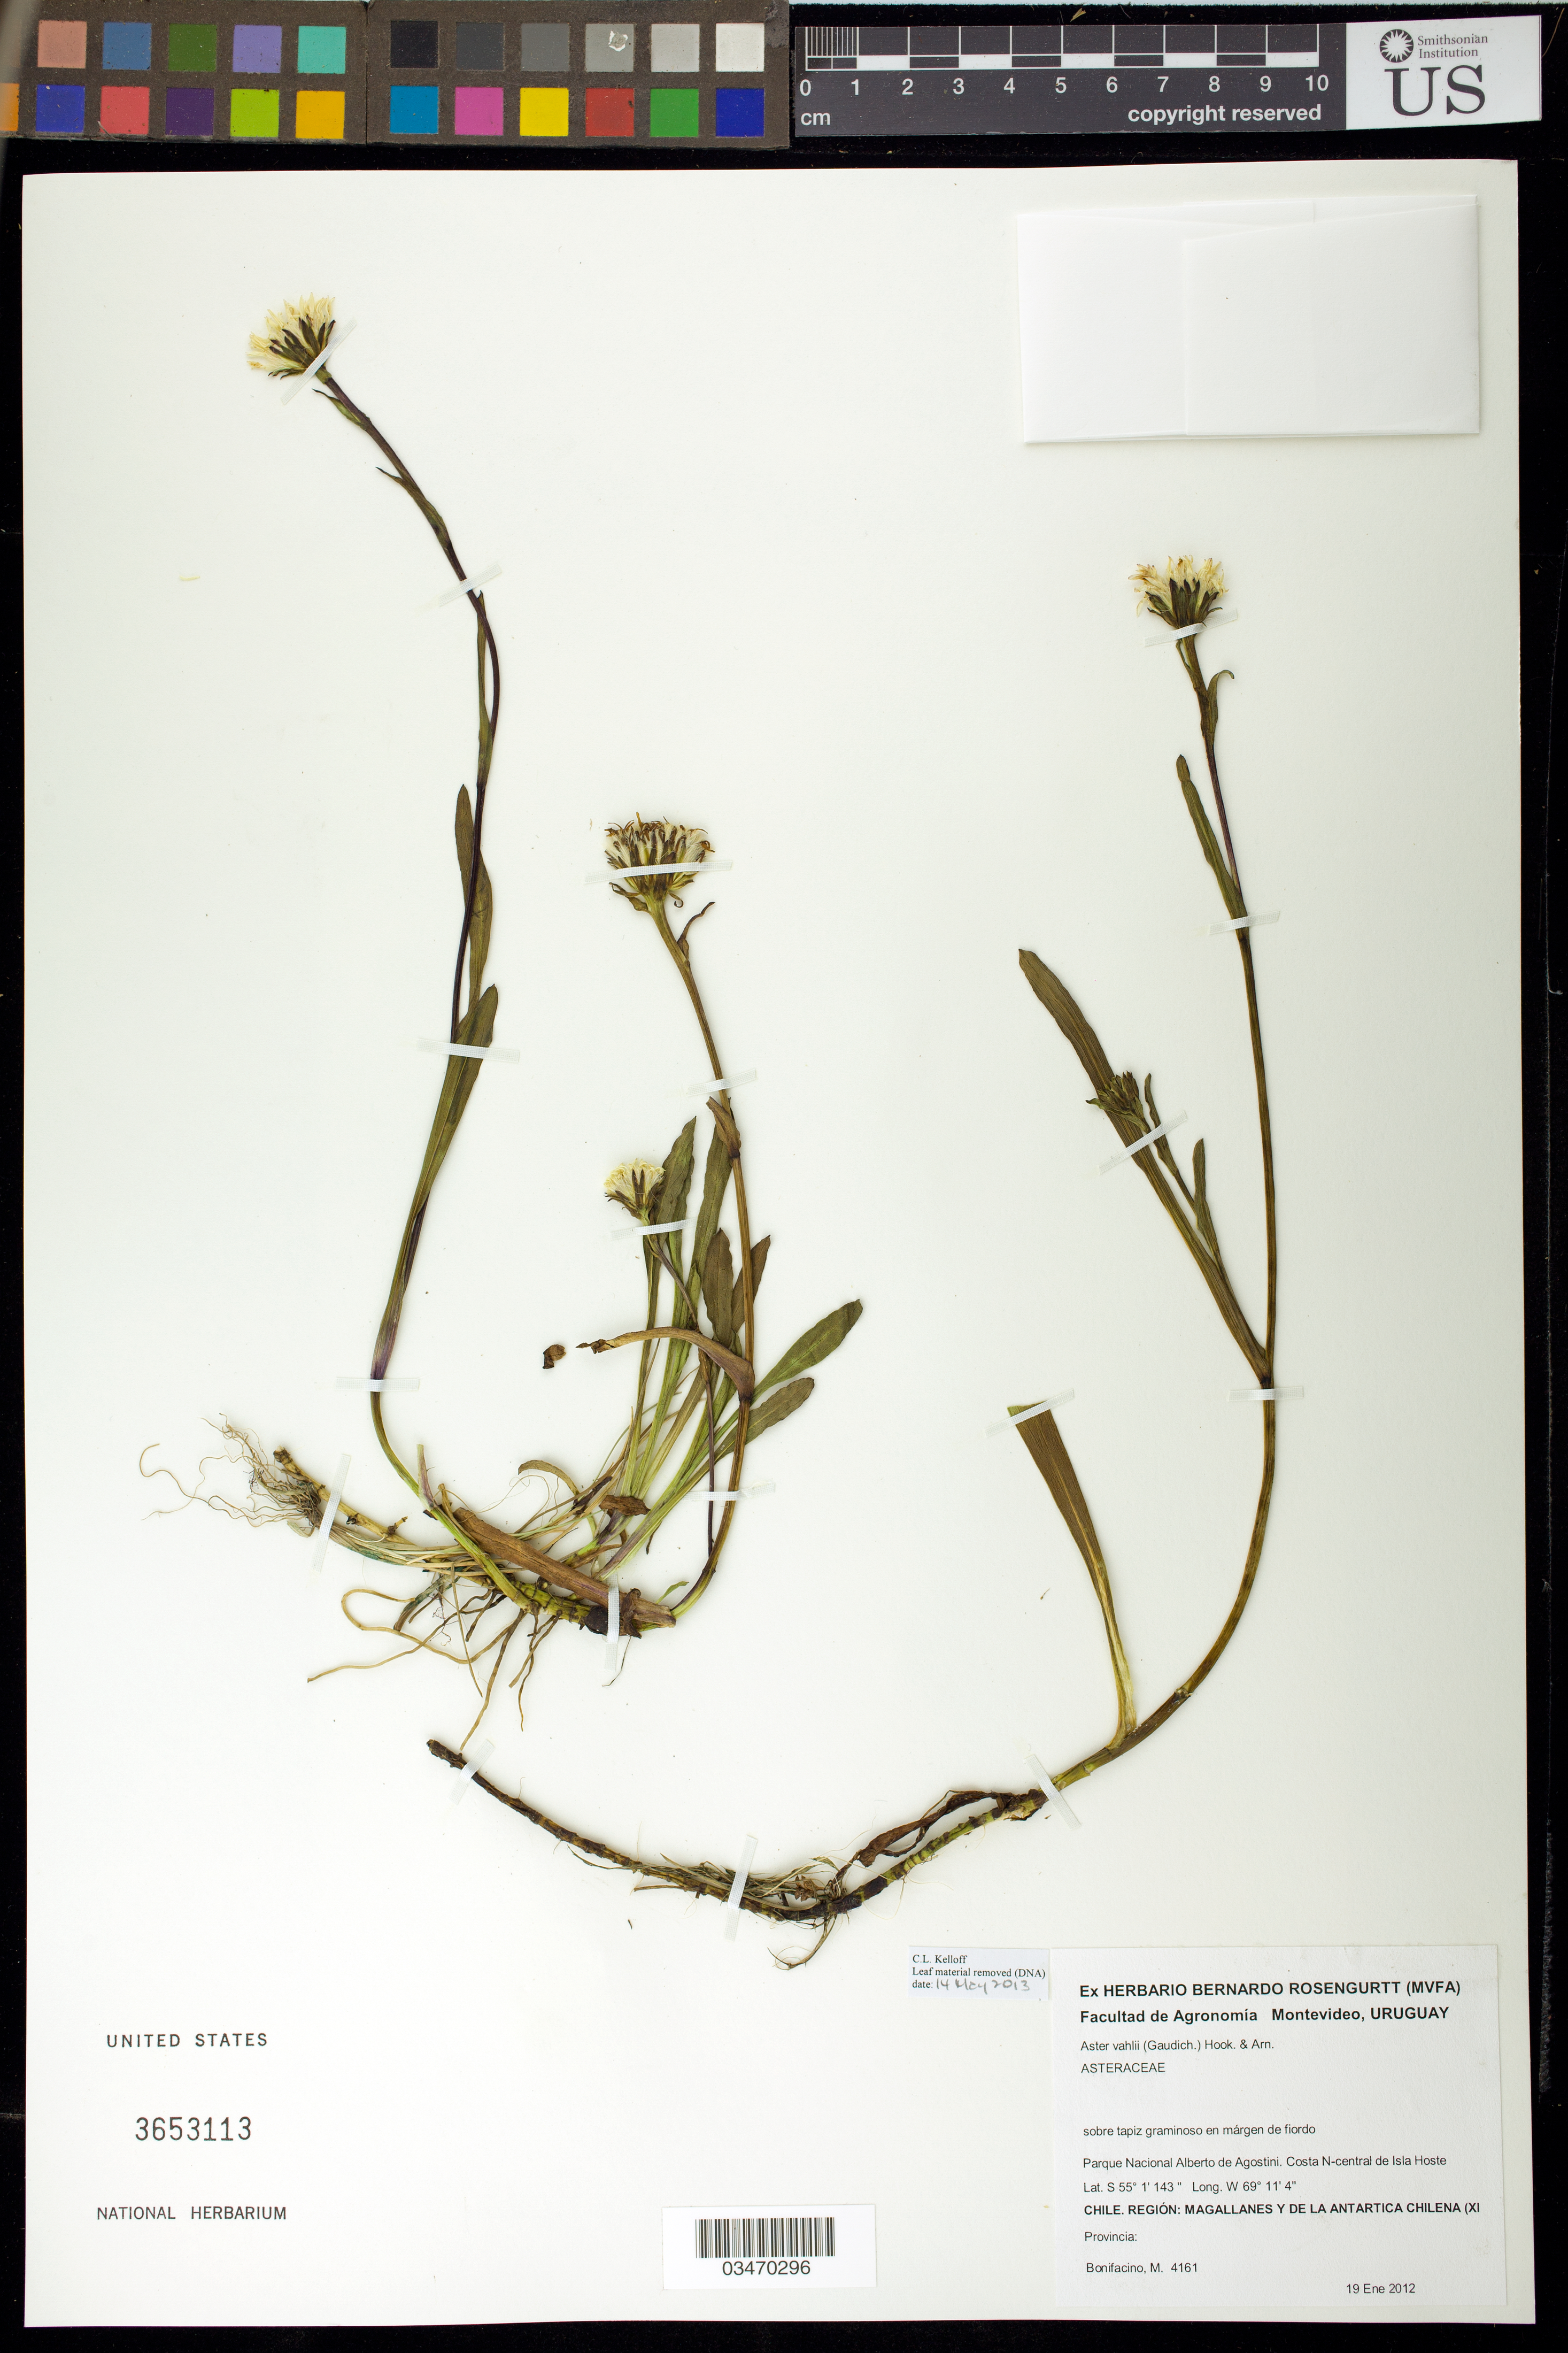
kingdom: Plantae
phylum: Tracheophyta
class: Magnoliopsida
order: Asterales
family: Asteraceae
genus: Symphyotrichum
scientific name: Symphyotrichum vahlii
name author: (Gaudich.) G.L. Nesom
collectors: M. Bonifacino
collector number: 4161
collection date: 2012-01-19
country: Chile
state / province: Magallanes y de la Antártica Chilena (XII)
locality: Parque Nacional Alberto de Agostini, Costa N-central de Isla Hoste.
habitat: Sobre tapiz graminoso en margen de fiordo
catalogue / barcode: US 3653113